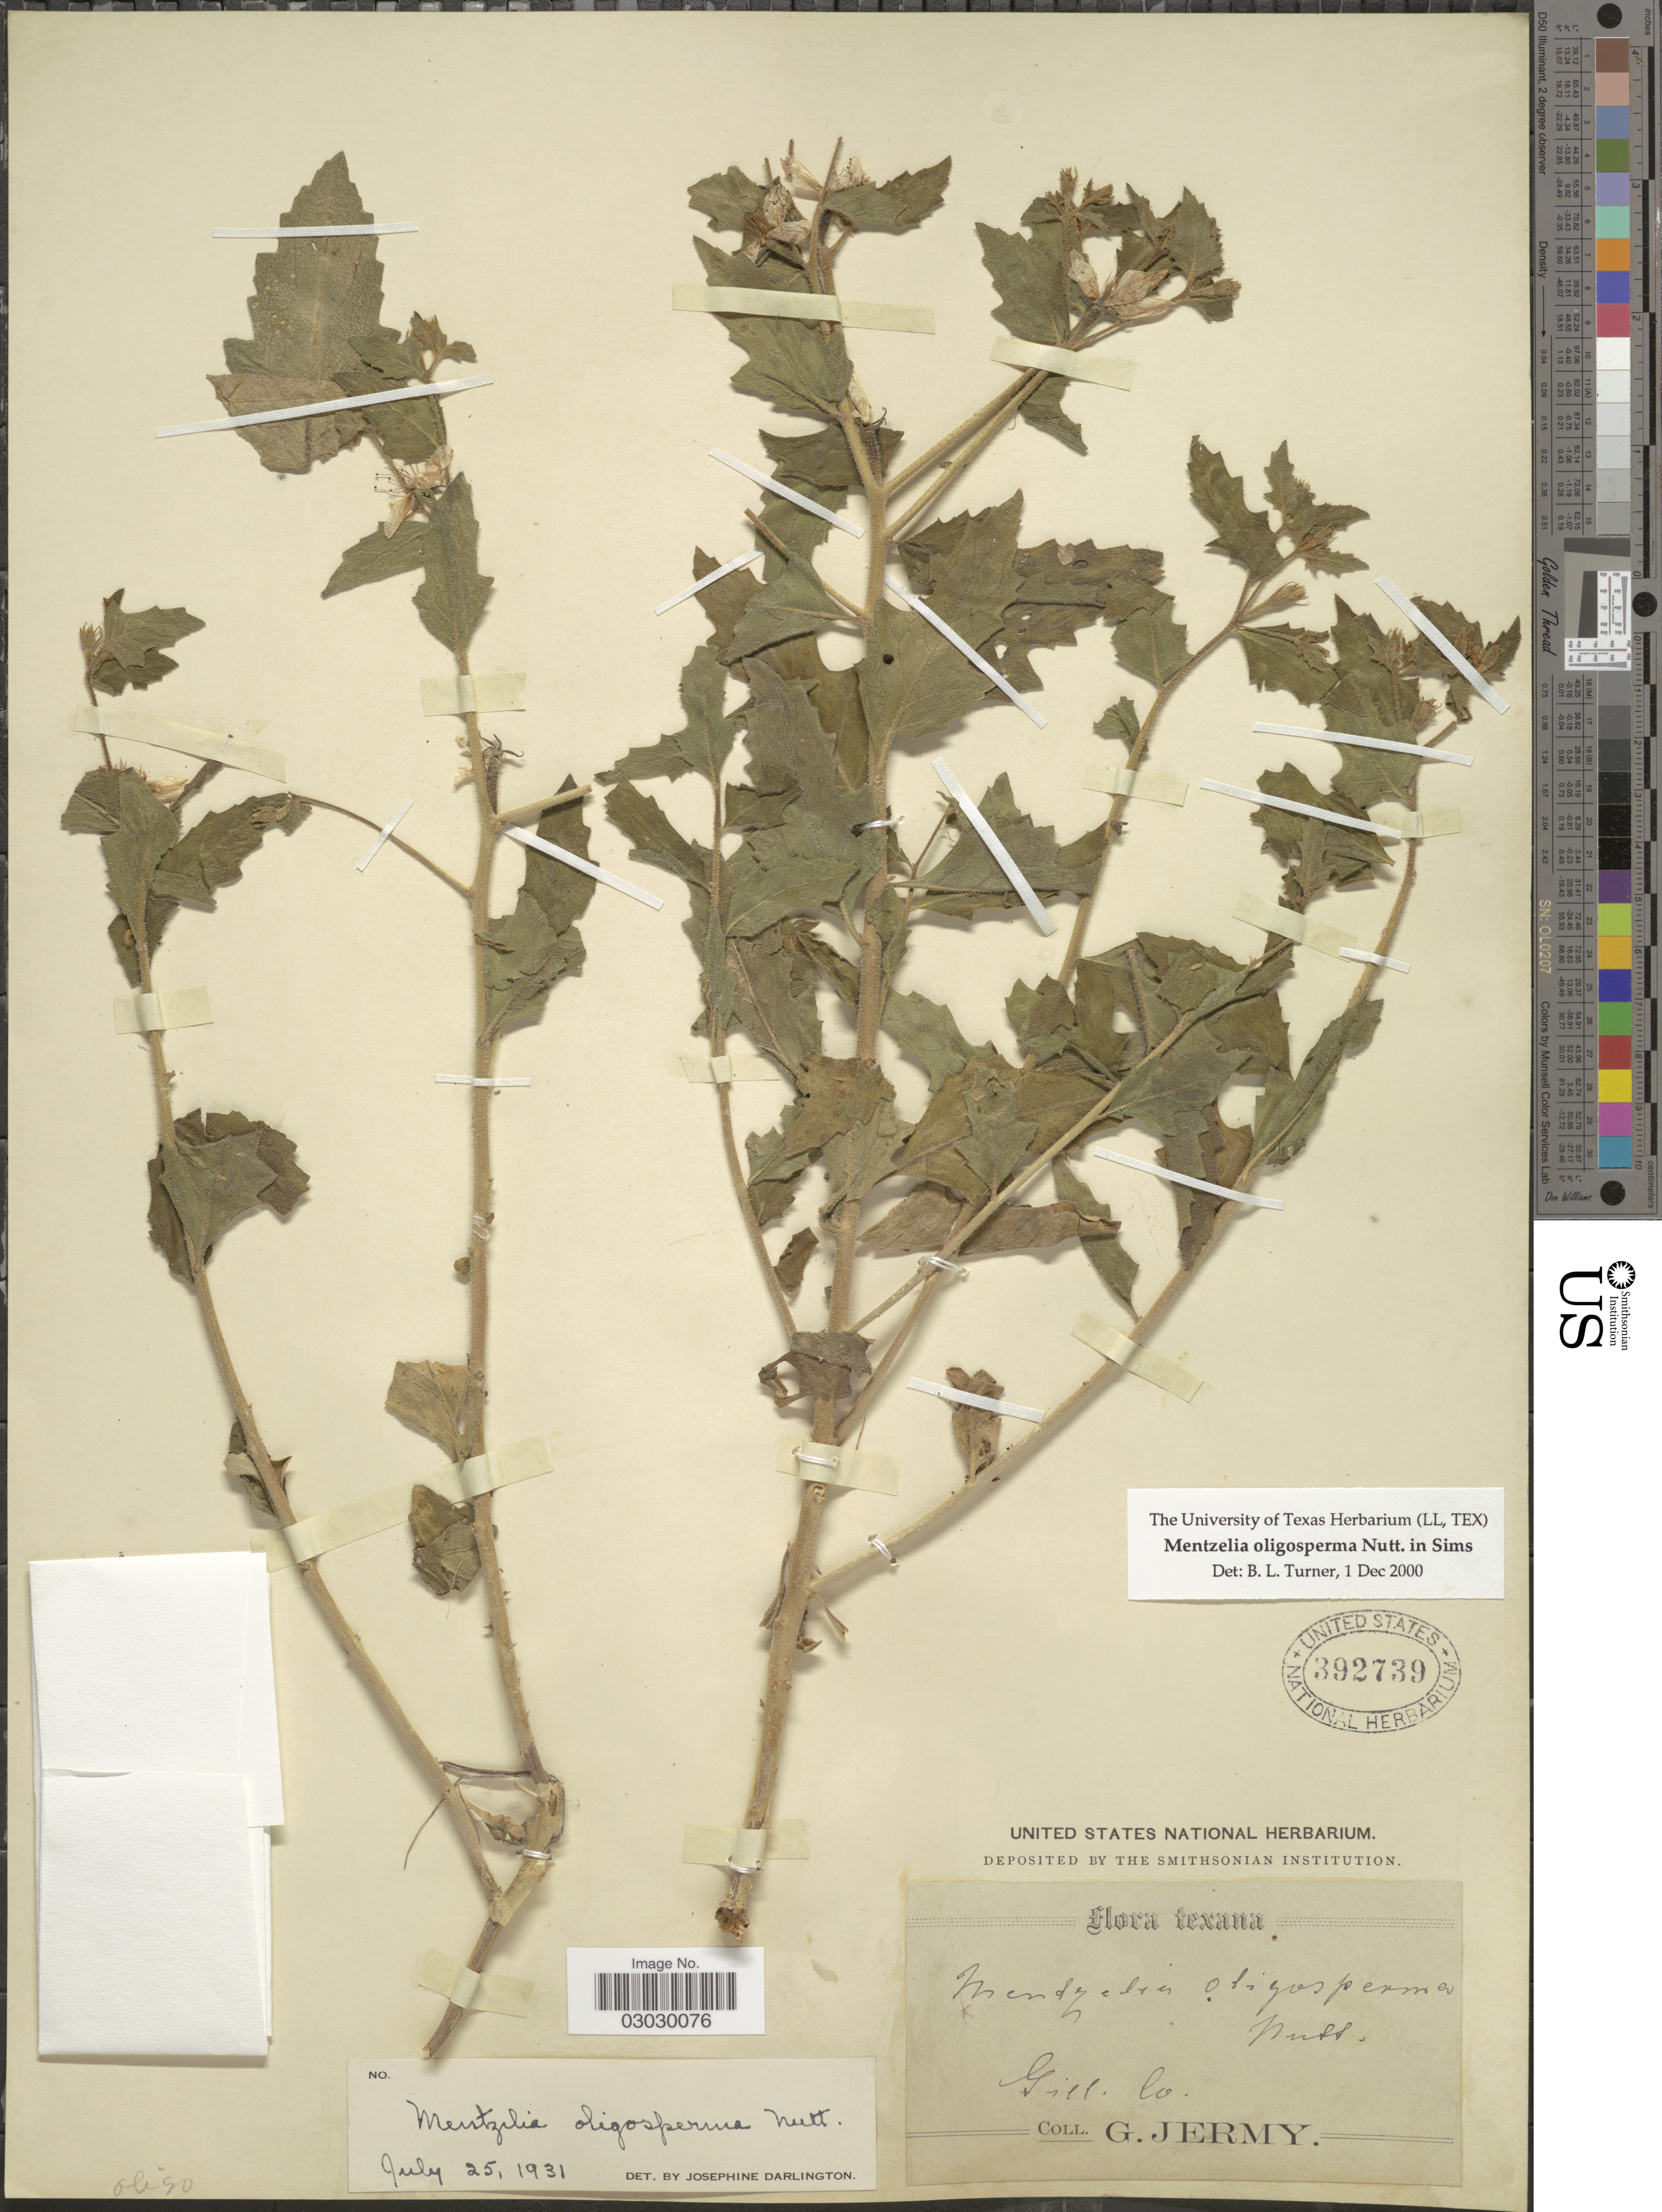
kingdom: Plantae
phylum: Tracheophyta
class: Magnoliopsida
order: Cornales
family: Loasaceae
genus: Mentzelia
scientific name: Mentzelia oligosperma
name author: Nutt. ex Sims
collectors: G. Jermy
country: United States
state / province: Texas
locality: Gill Co.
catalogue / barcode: US 392739